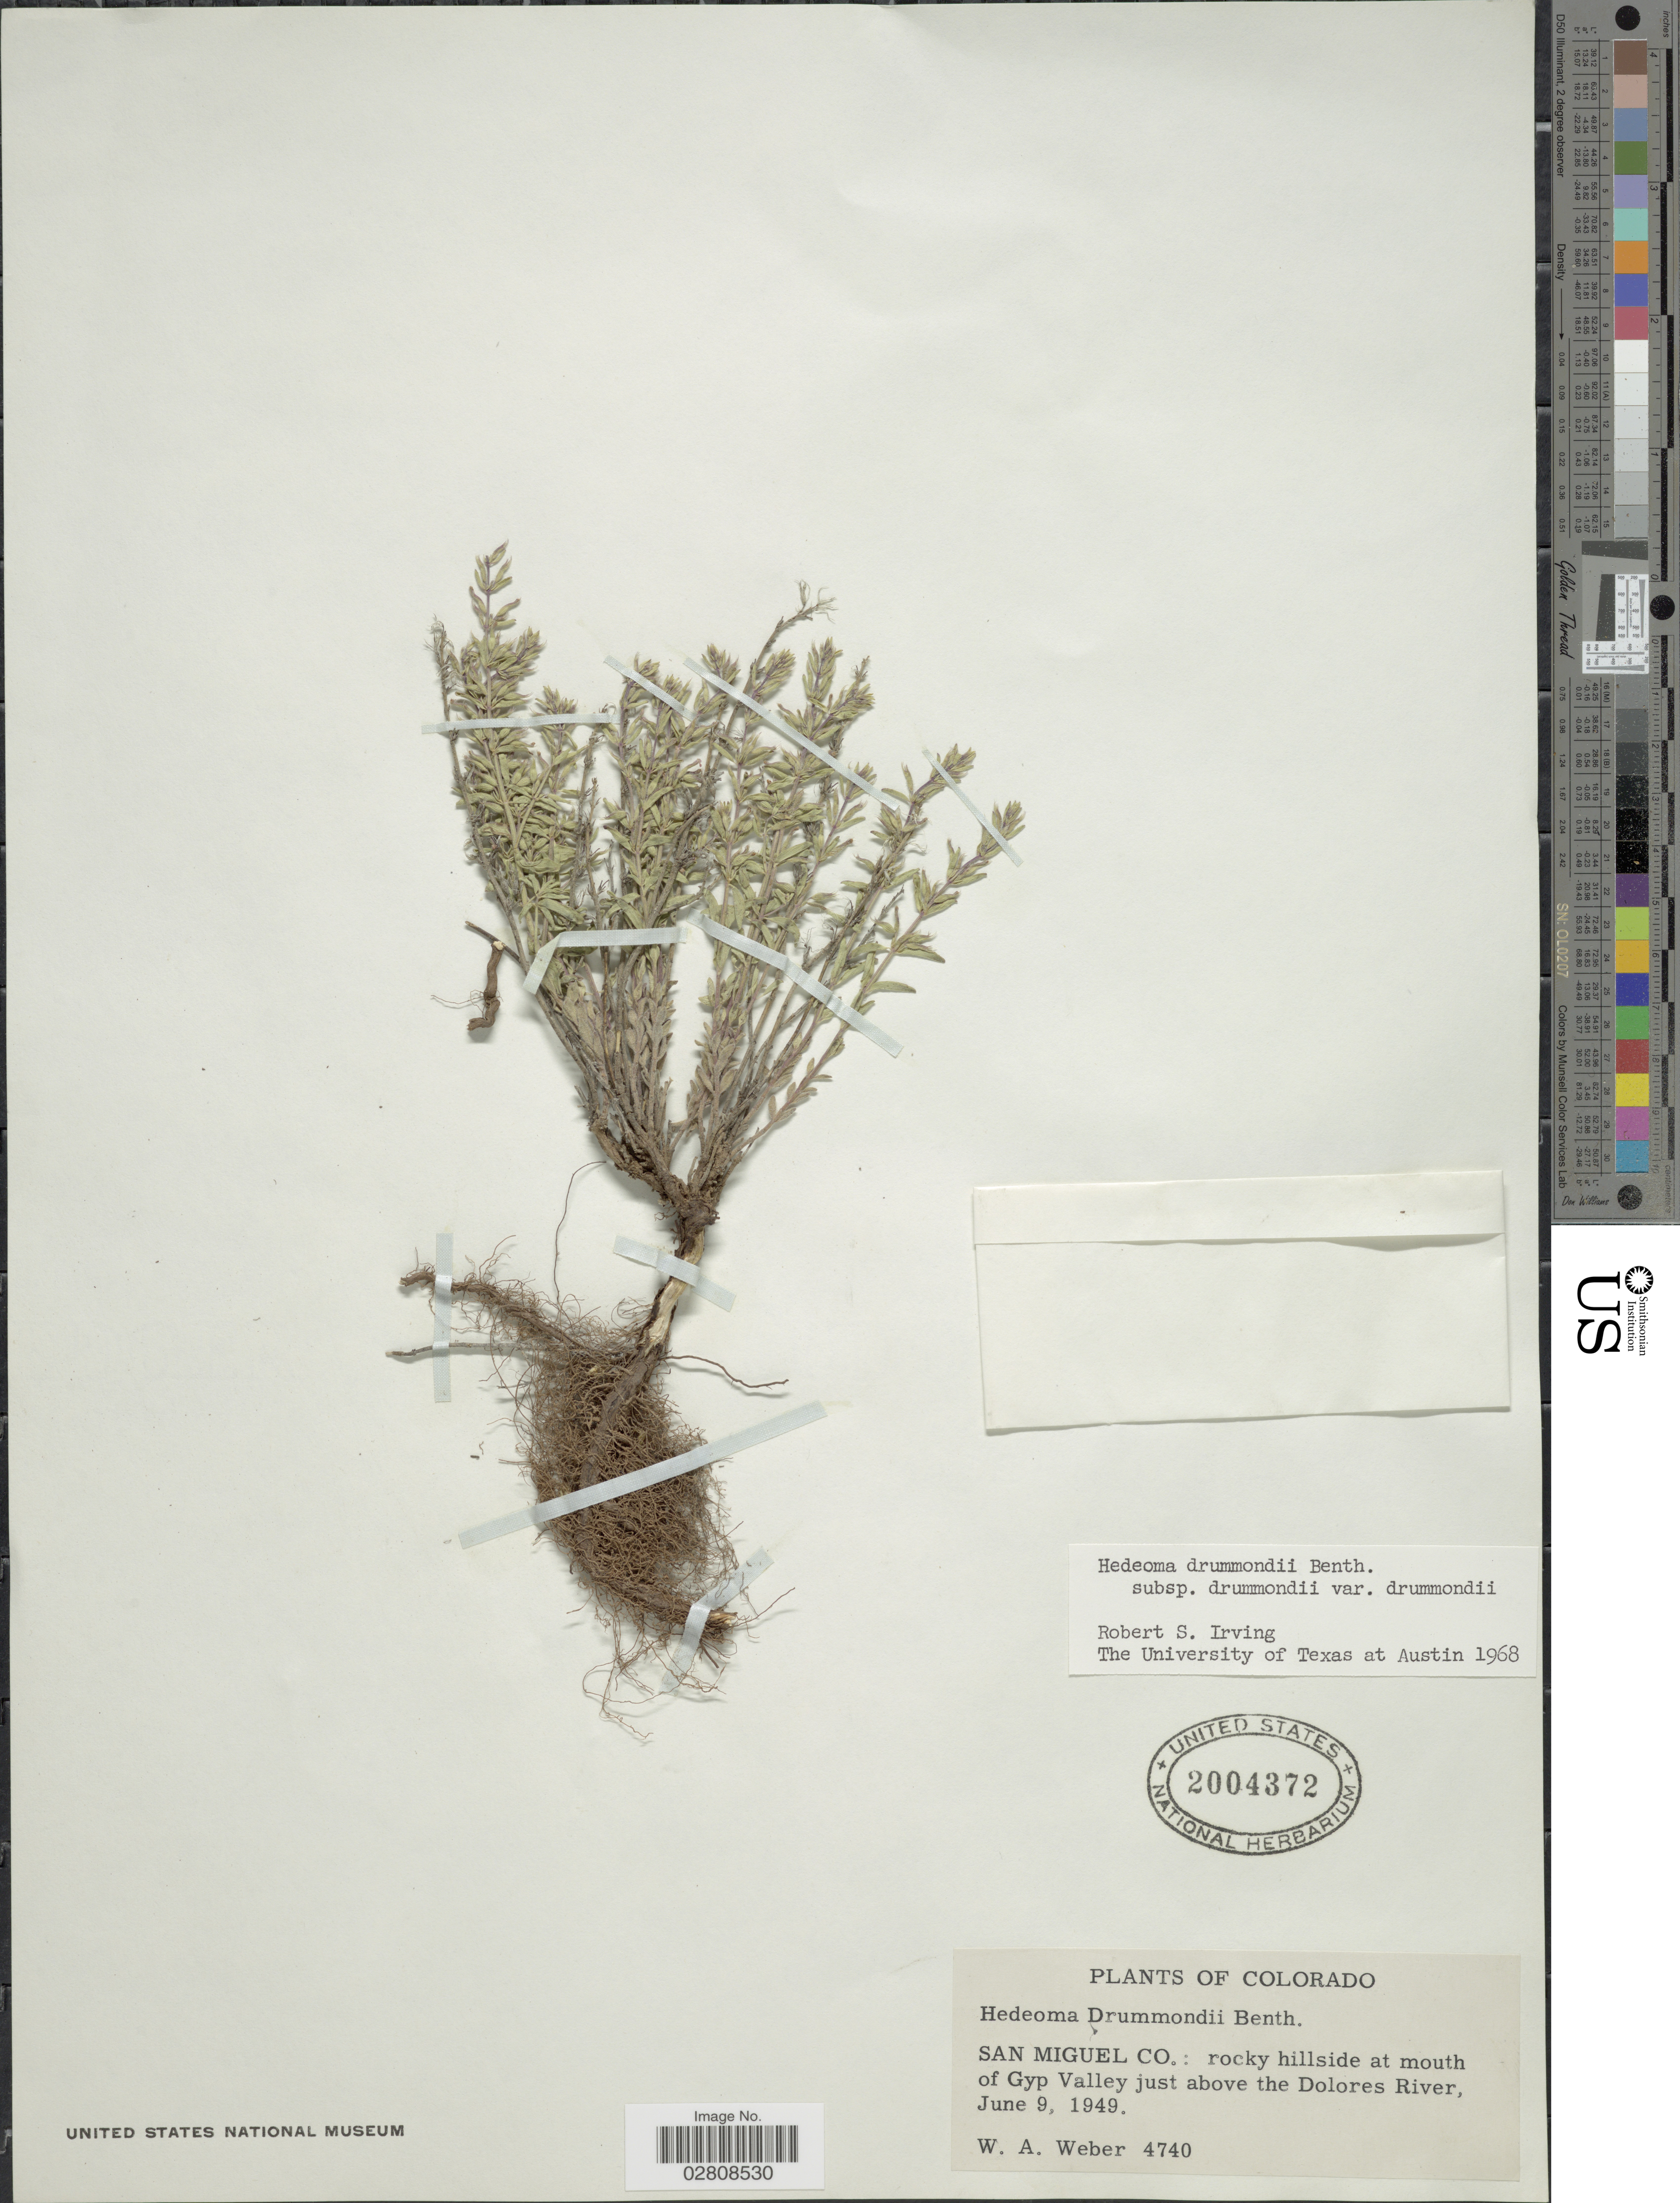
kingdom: Plantae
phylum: Tracheophyta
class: Magnoliopsida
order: Lamiales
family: Lamiaceae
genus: Hedeoma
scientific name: Hedeoma drummondii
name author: Benth.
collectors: W. A. Weber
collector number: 4740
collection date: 1949-09-09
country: United States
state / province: Colorado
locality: San Miguel Co.: rocky hillside at mouth of Gyp Valley just above the Dolores River.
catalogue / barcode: US 2004372